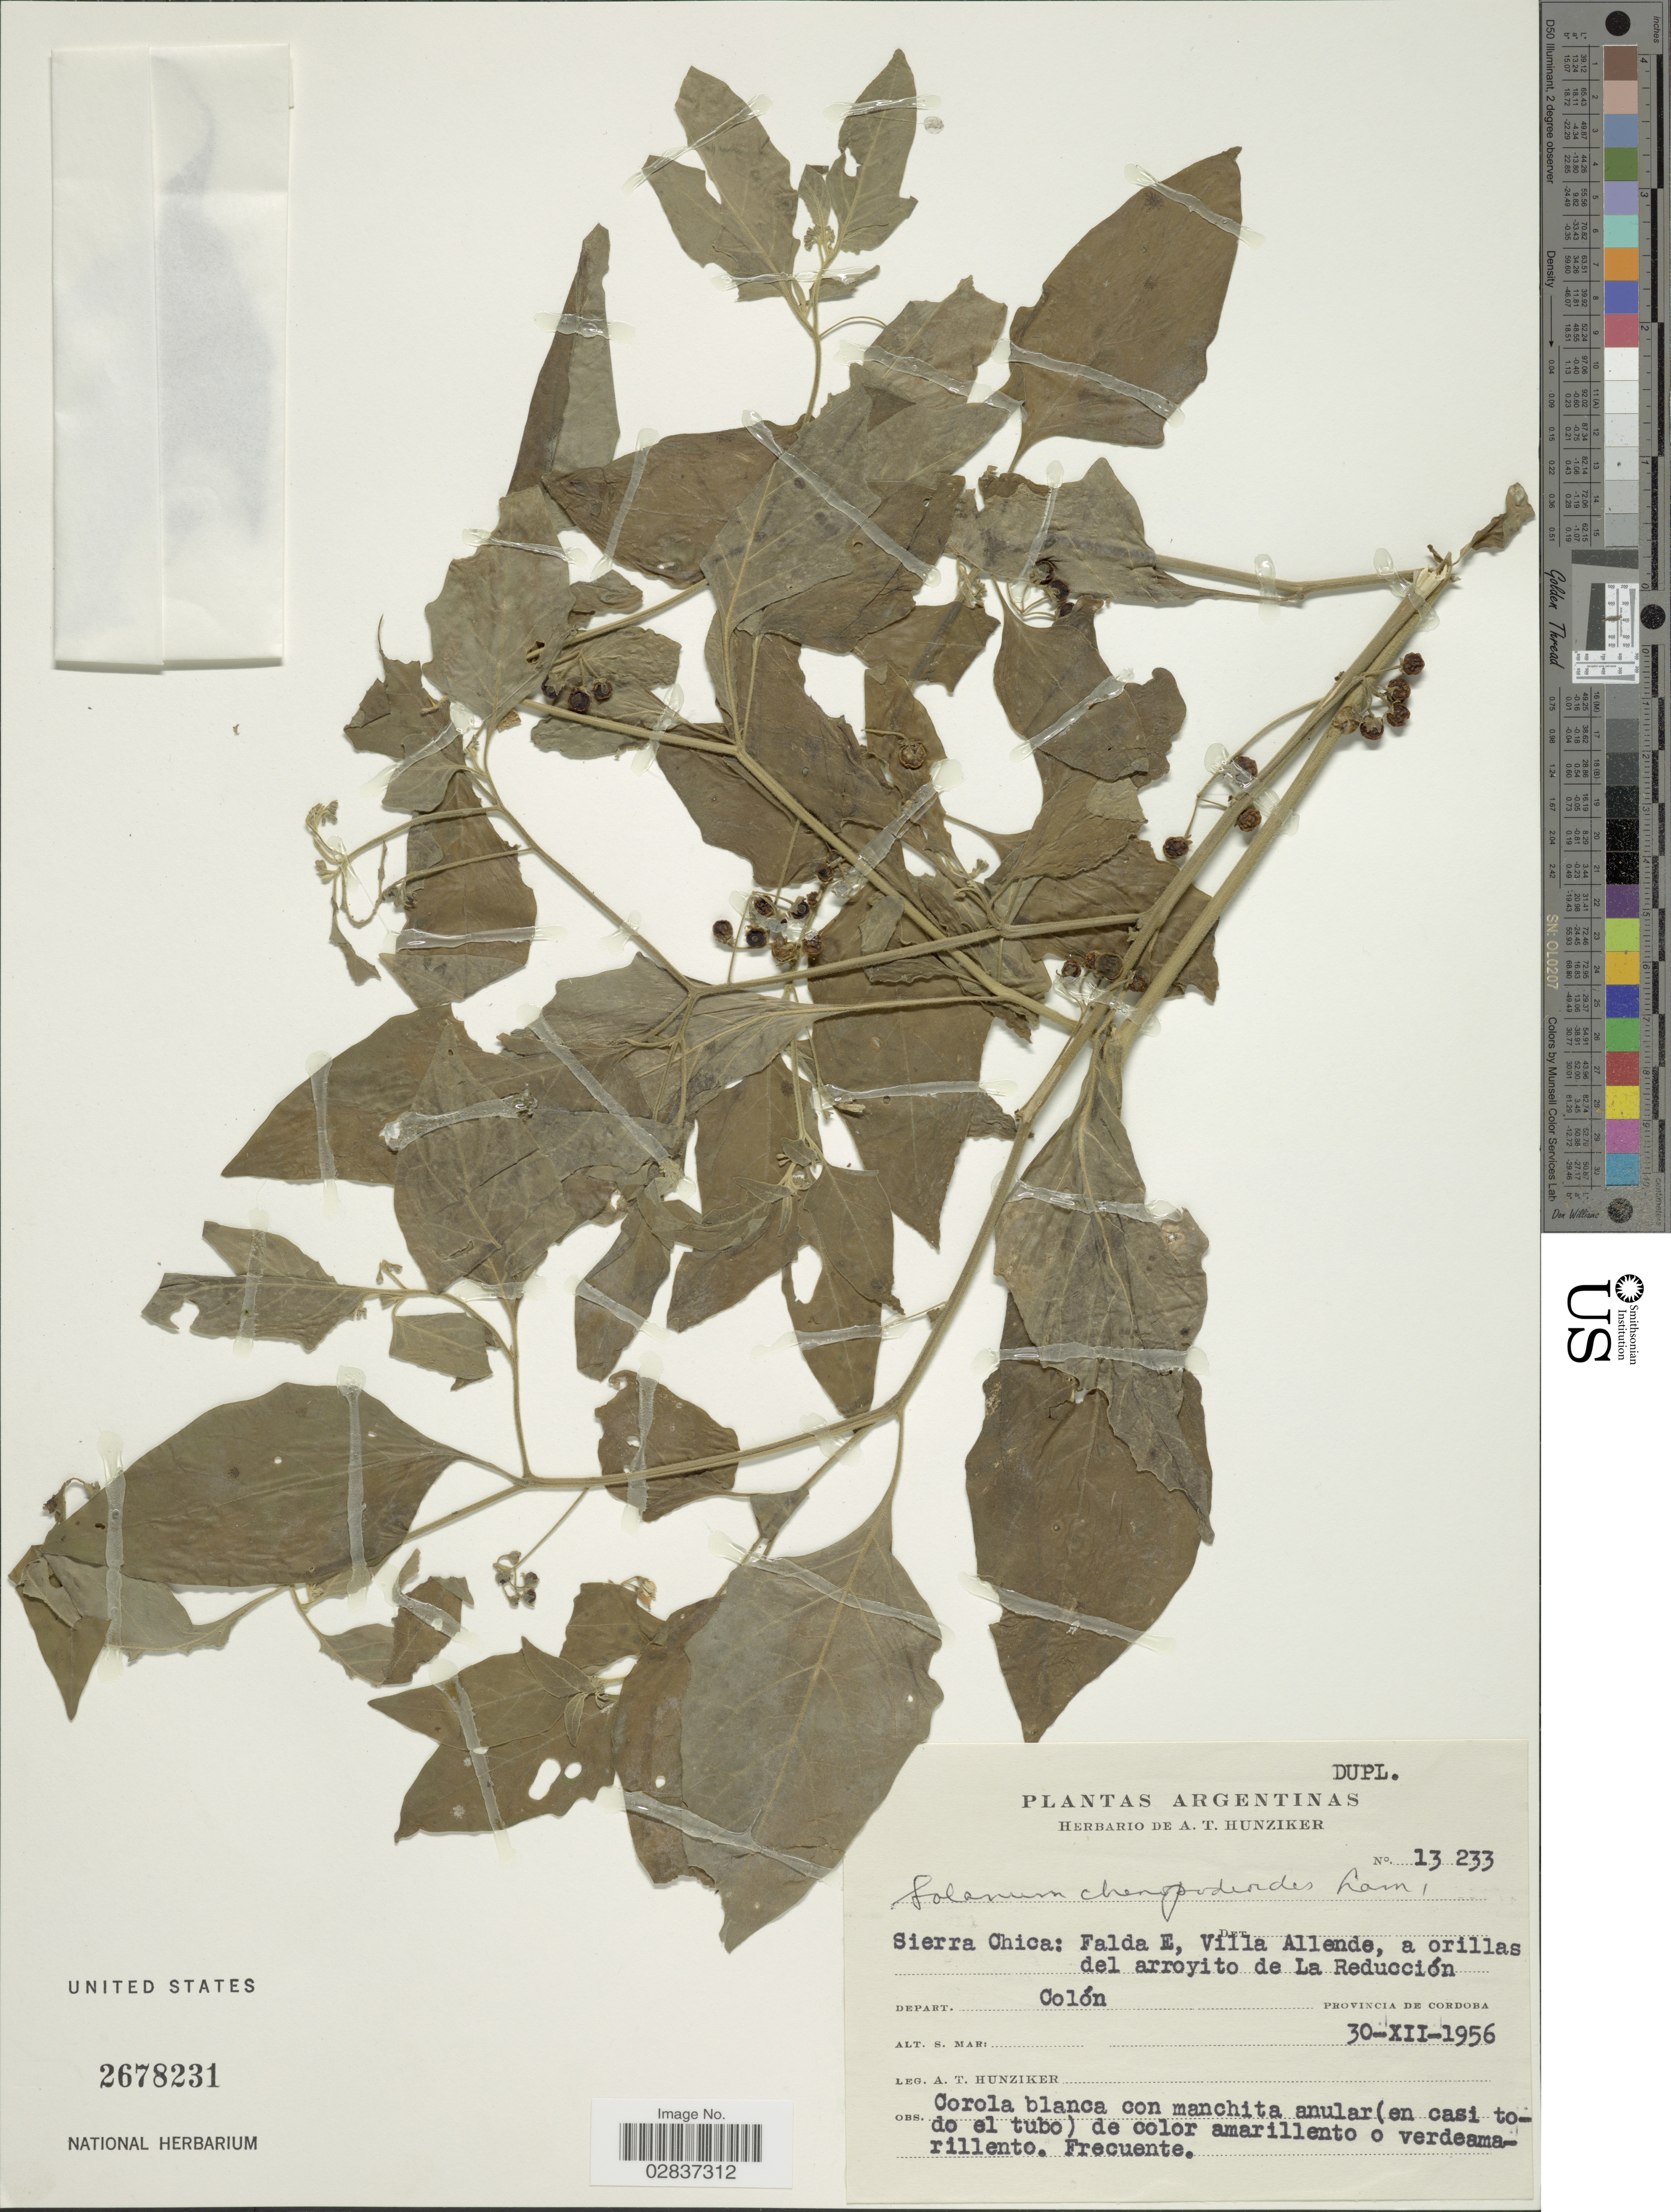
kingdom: Plantae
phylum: Tracheophyta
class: Magnoliopsida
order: Solanales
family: Solanaceae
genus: Solanum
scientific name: Solanum gracilius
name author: Herter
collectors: A. T. Hunziker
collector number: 13233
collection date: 1956-12-30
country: Argentina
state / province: Cordoba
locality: Sierra Chica: Falda E, Villa Allende, a orillas del arroyito de La Reducción, Depart. Colón.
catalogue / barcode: US 2678231